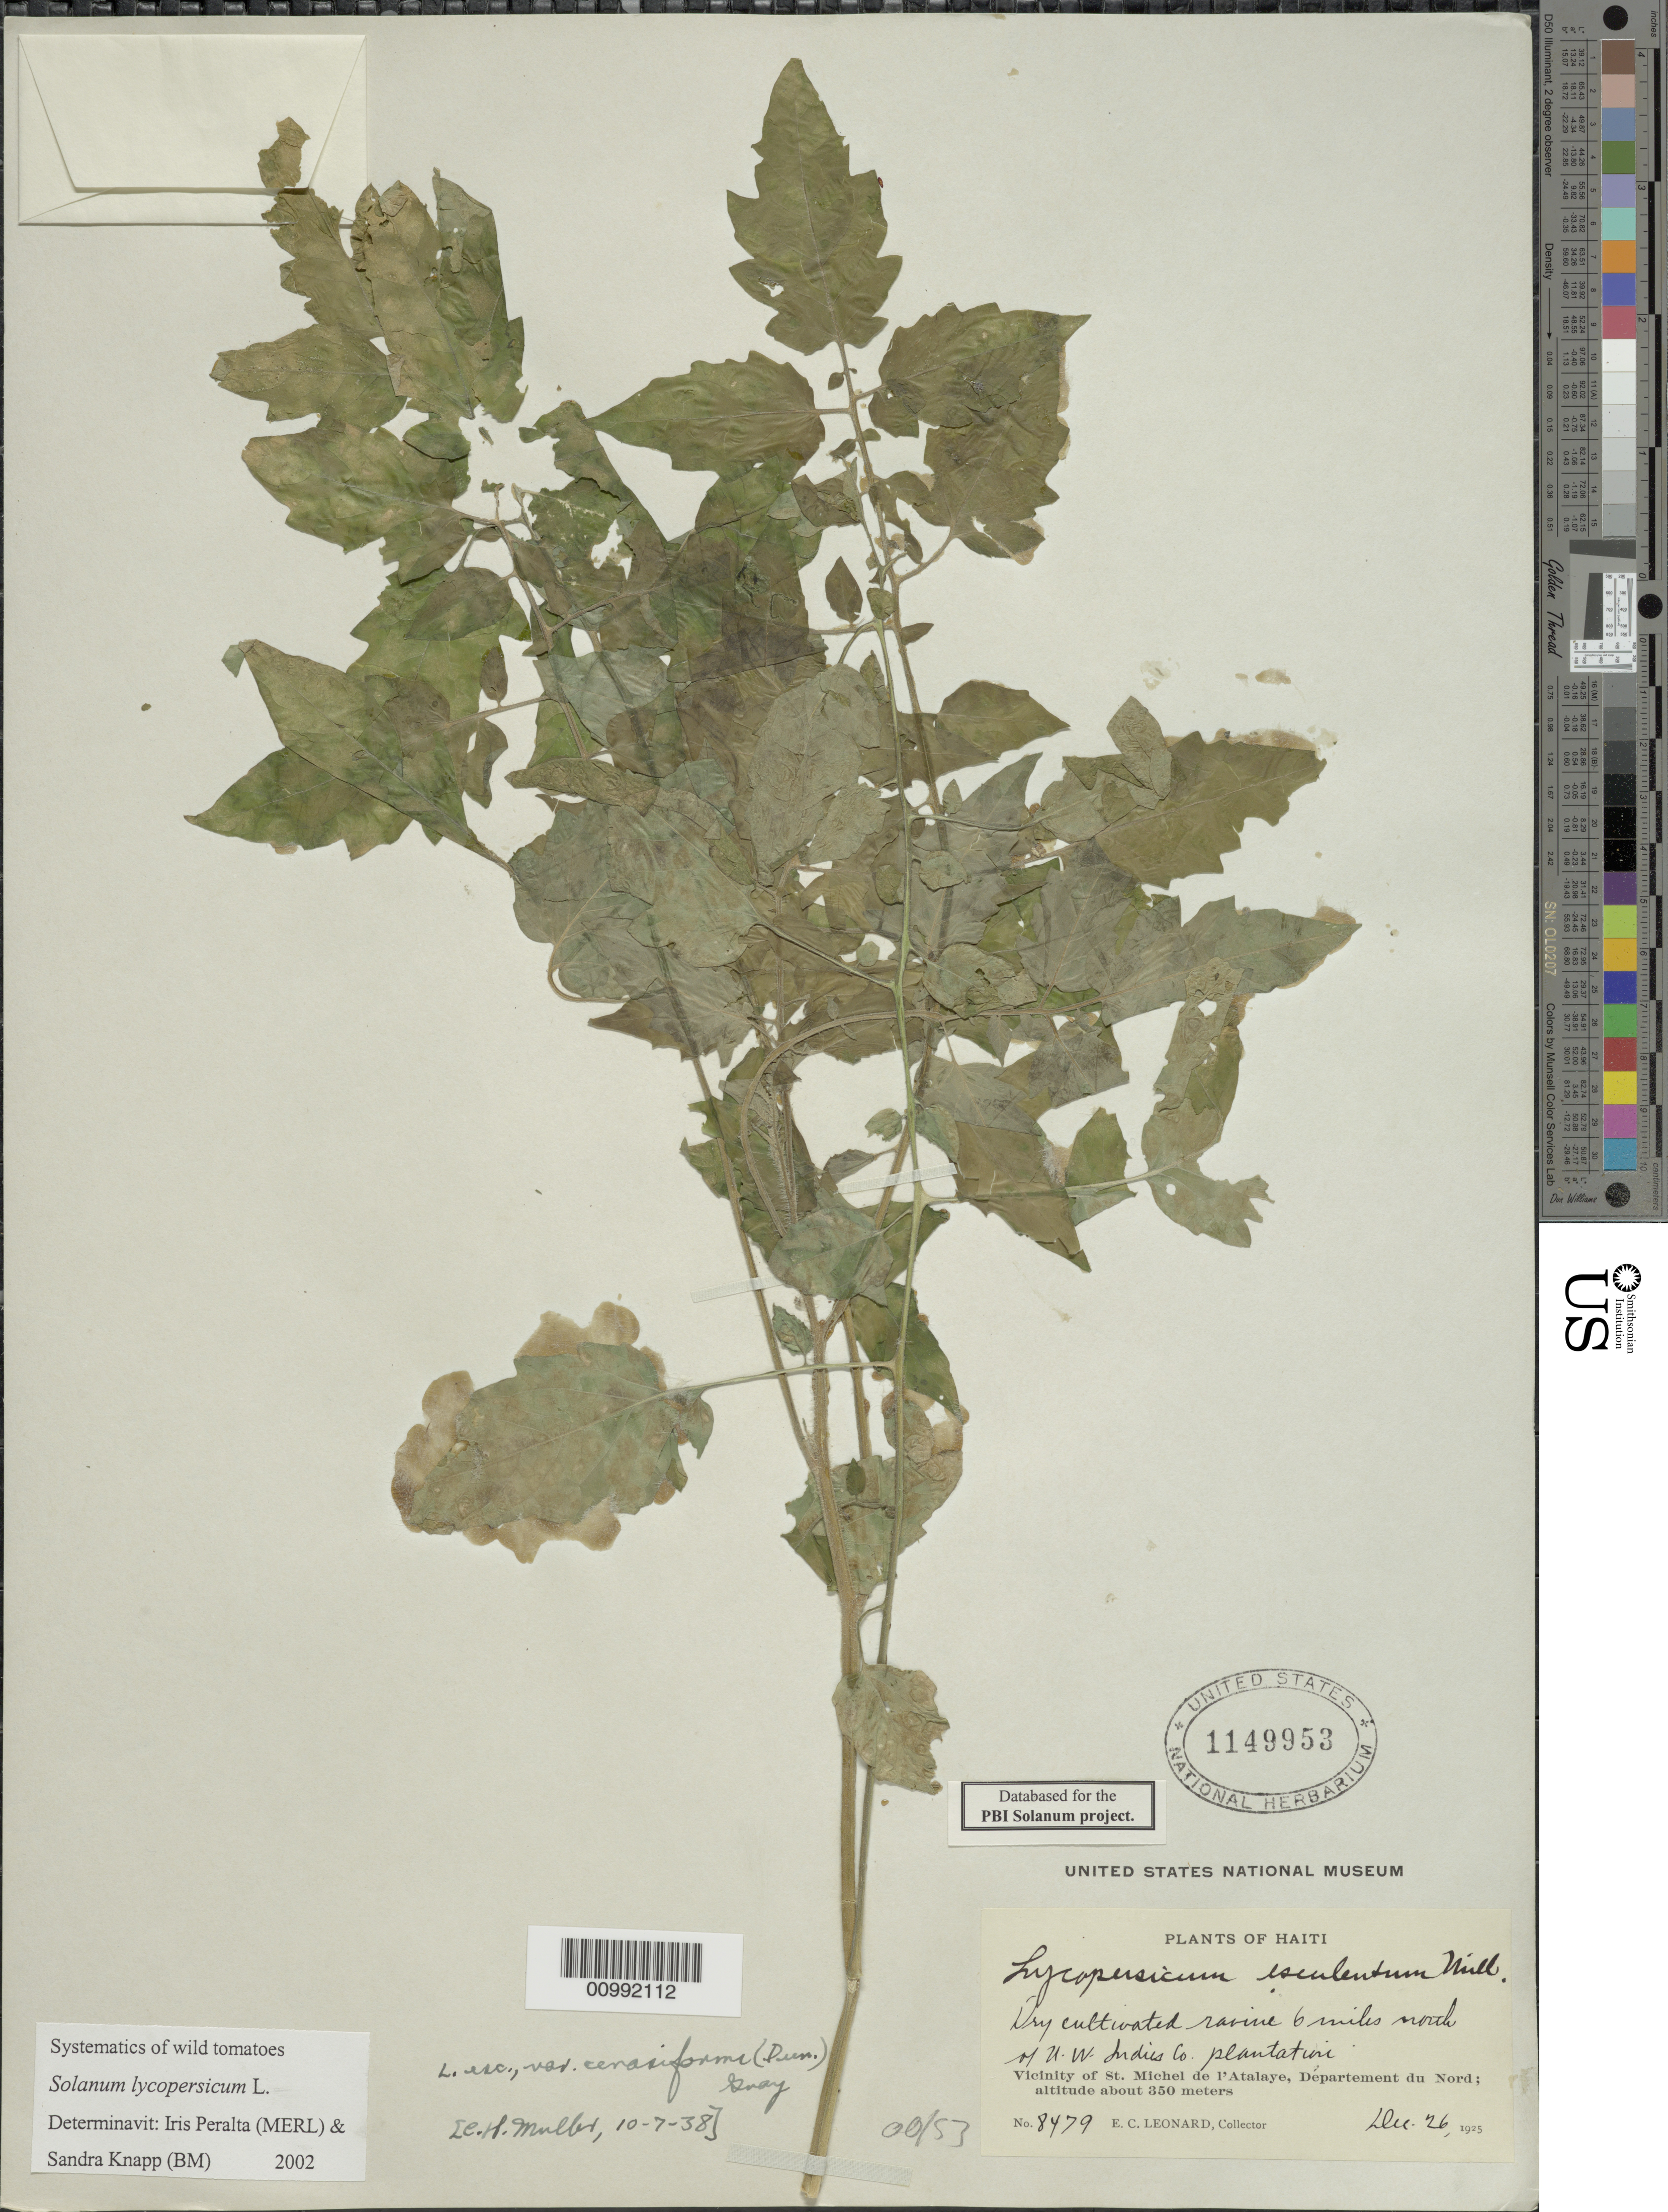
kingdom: Plantae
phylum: Tracheophyta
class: Magnoliopsida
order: Solanales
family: Solanaceae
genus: Solanum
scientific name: Solanum lycopersicum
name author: L.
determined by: Peralta, Iris E.; Knapp, S. D.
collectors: E. C. Leonard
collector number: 8479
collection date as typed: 26 Dec 1925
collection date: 1925-12-26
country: Haiti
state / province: Nord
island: Hispaniola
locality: Vicinity of St. Michel de l'Atalaye, 6 miles N of NW Indies Co. plantation,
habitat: plh: dry cultivated ravine;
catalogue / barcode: US 1149953